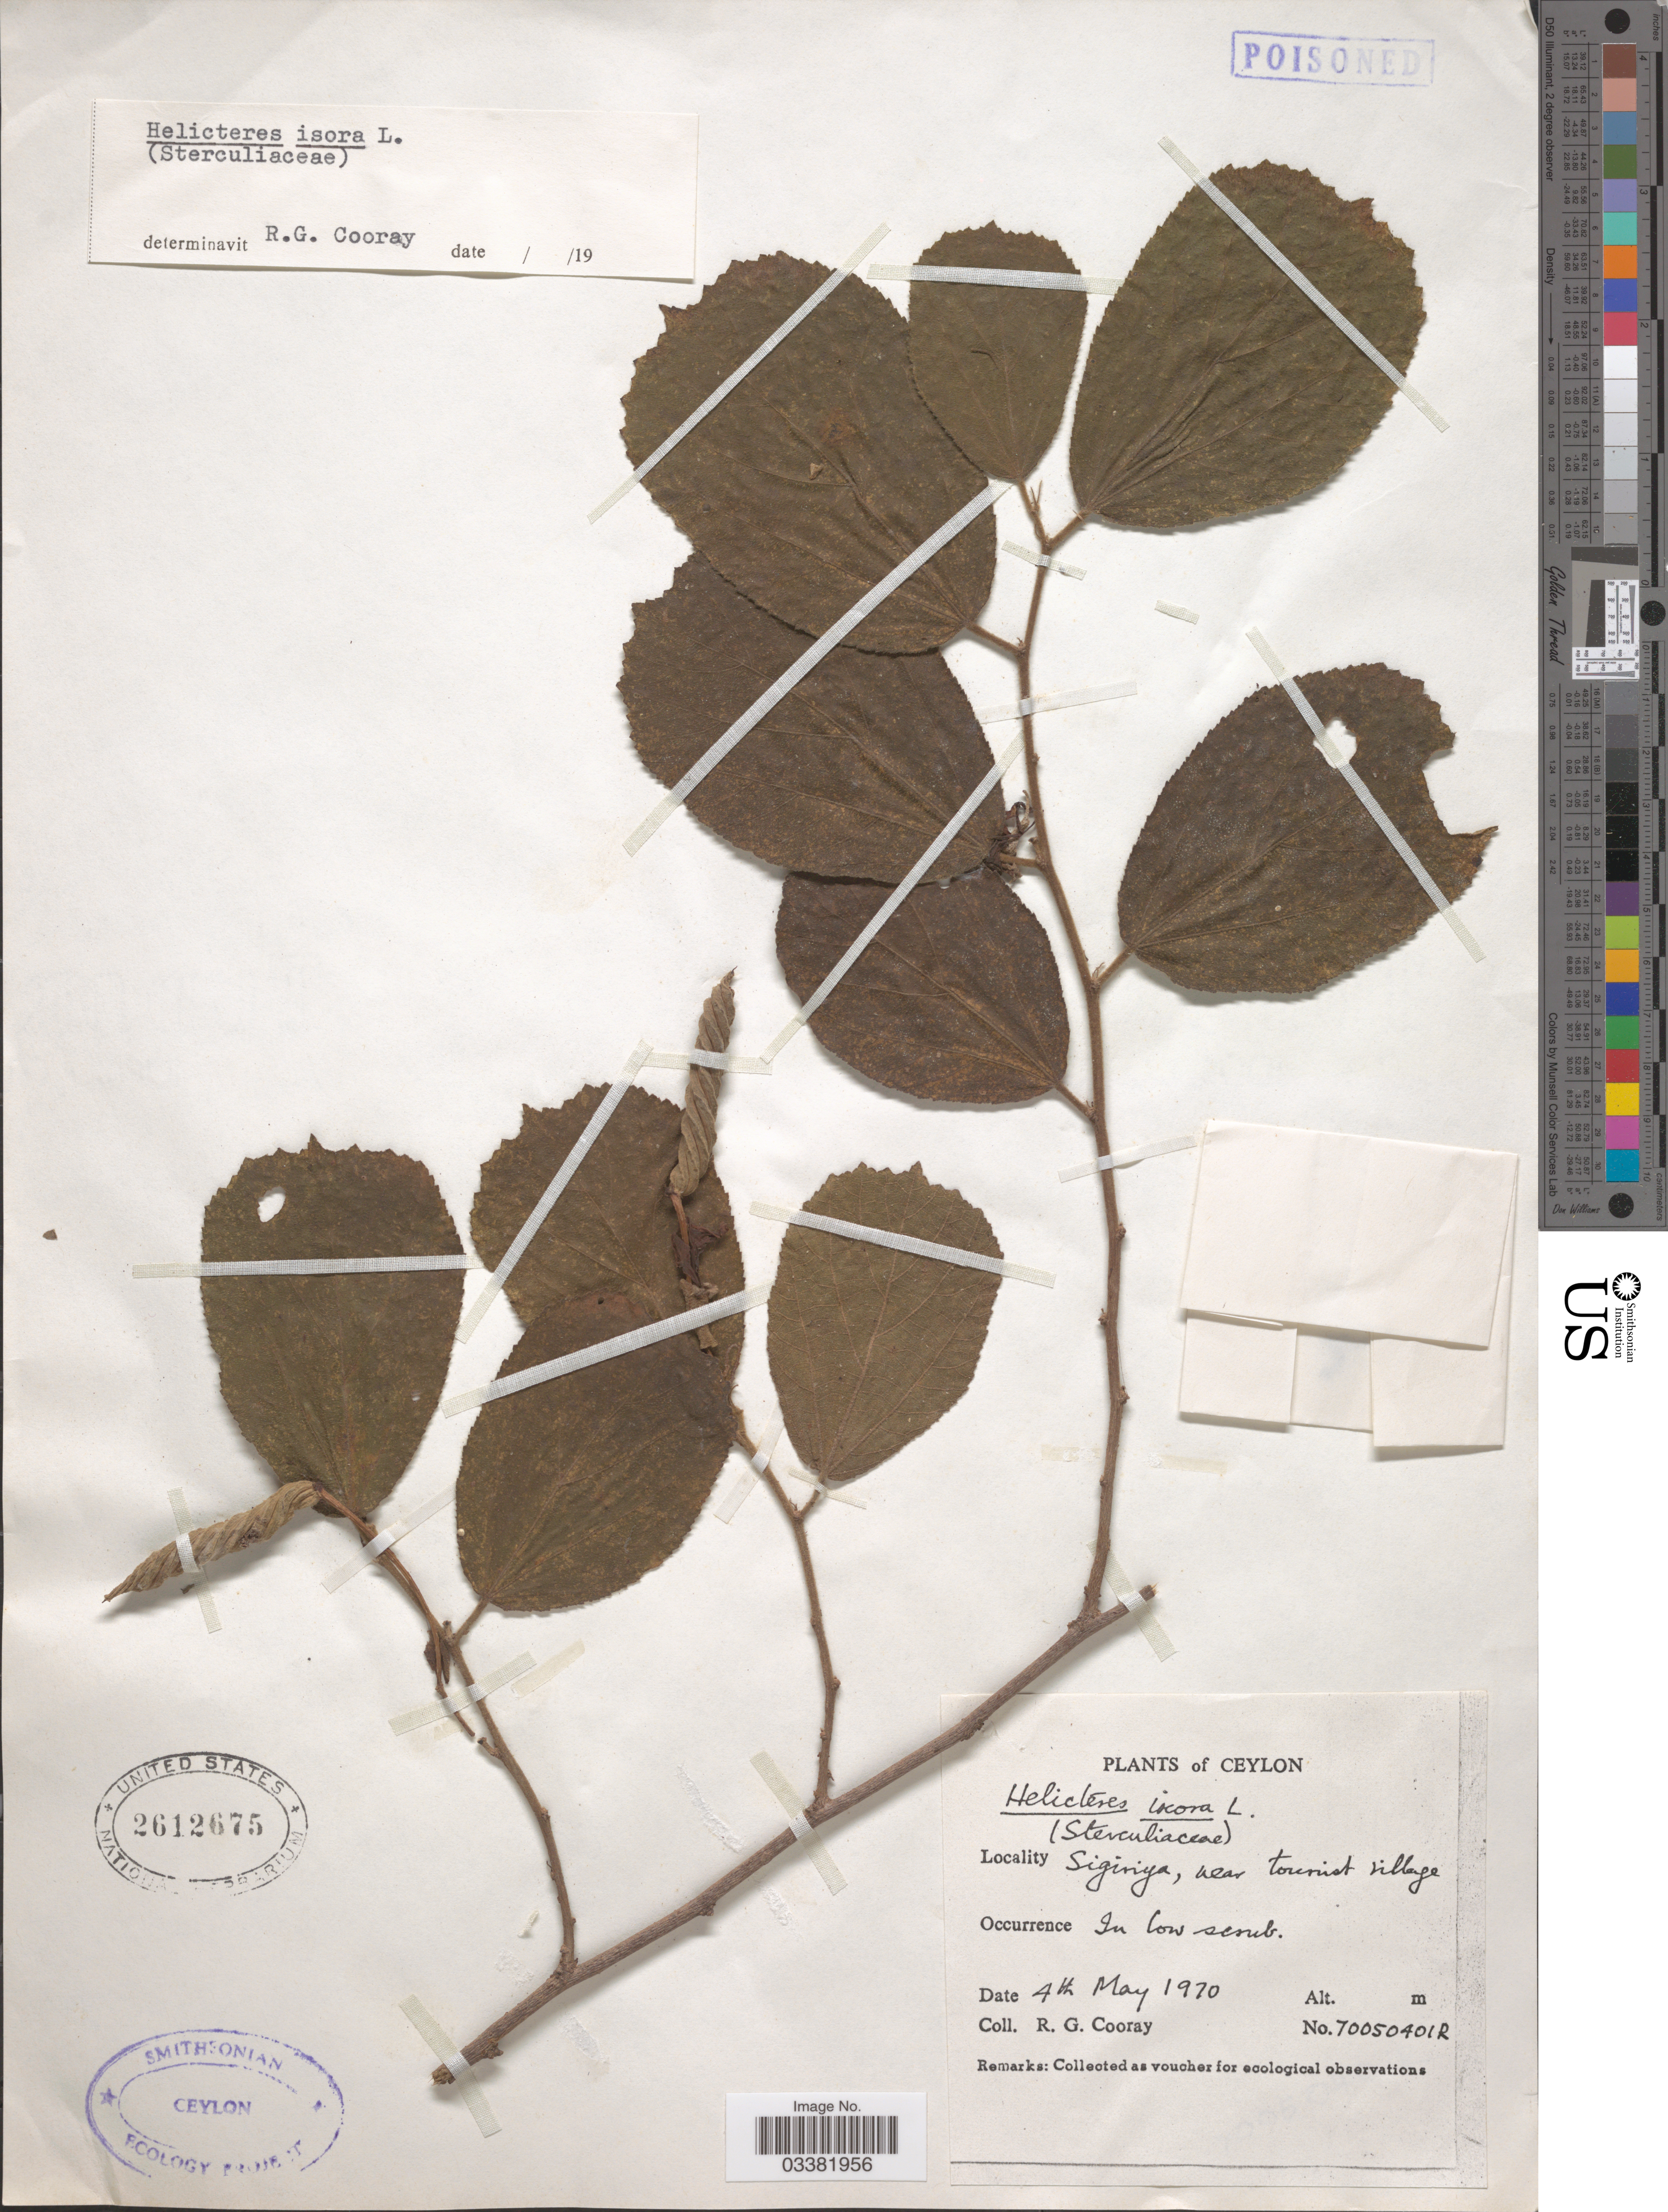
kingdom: Plantae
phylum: Tracheophyta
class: Magnoliopsida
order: Malvales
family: Malvaceae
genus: Helicteres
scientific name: Helicteres isora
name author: L.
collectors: R. Cooray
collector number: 70050401R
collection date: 1970-05-04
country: Sri Lanka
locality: Ceylon. Sigiriya, near tourist village.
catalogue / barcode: US 2612675